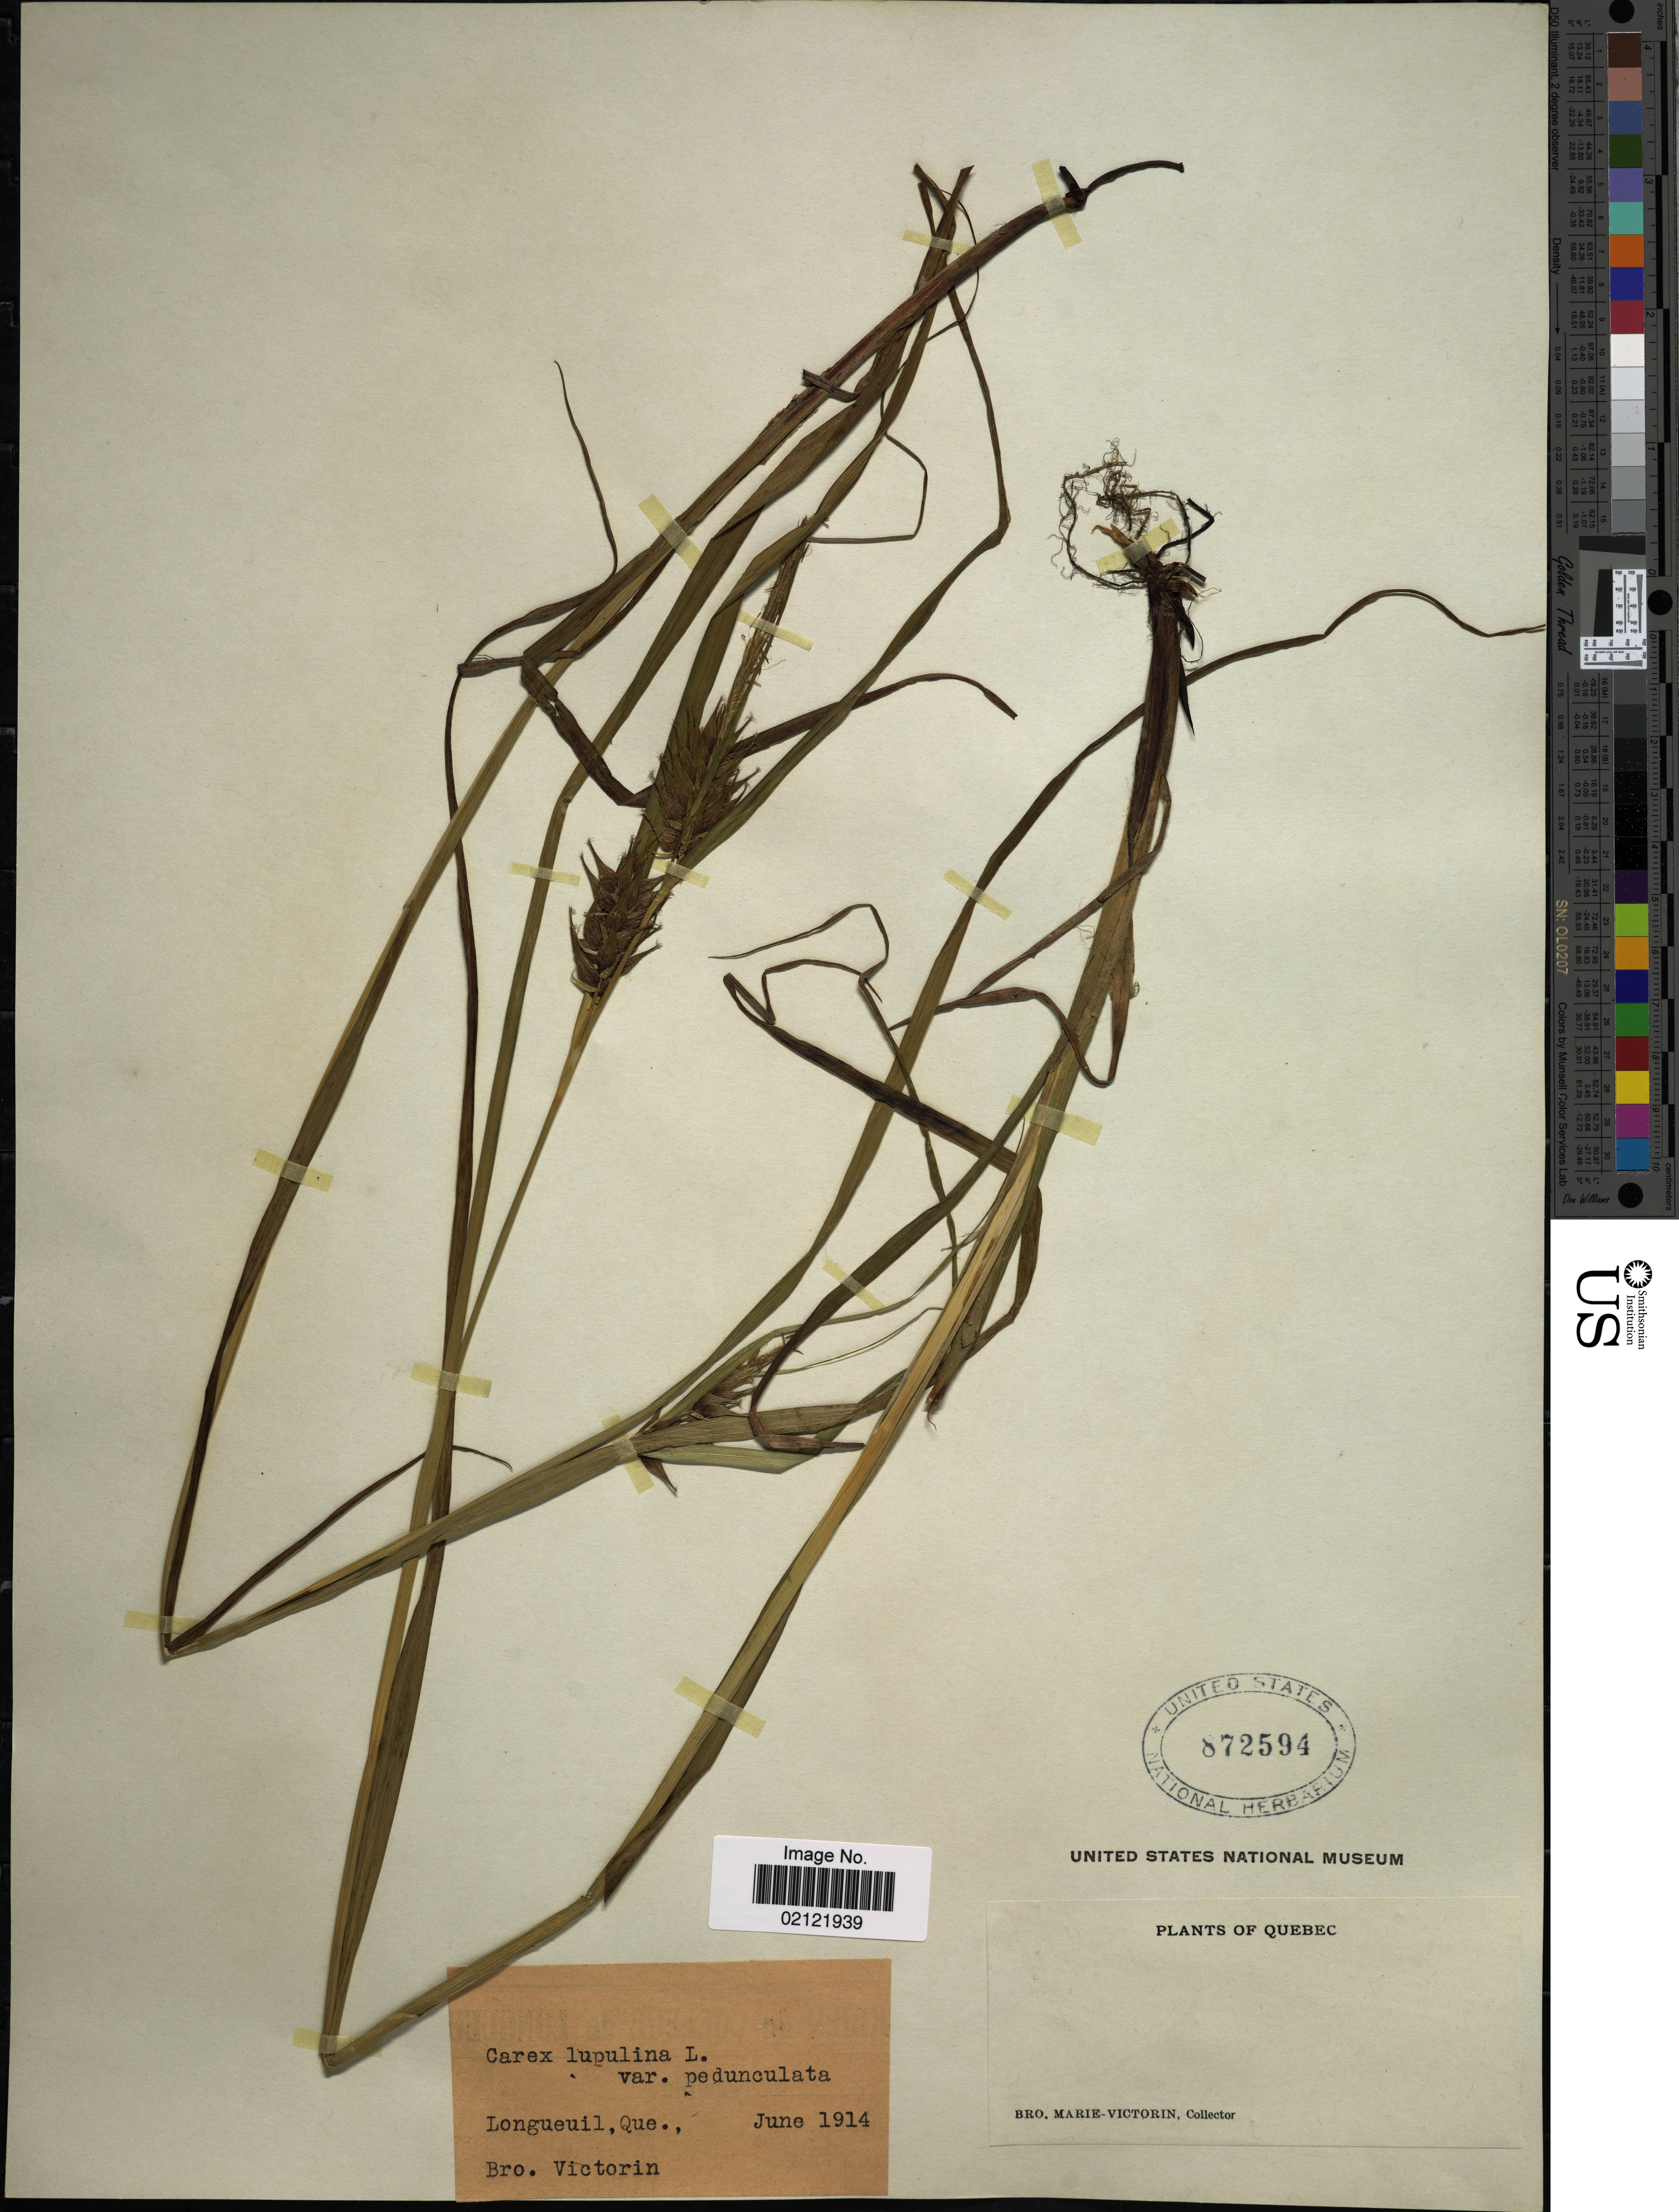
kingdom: Plantae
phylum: Tracheophyta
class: Liliopsida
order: Poales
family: Cyperaceae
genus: Carex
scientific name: Carex lupulina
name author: Muhl. ex Willd.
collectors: B. Victorin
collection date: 1914-06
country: Canada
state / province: Quebec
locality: Longueuil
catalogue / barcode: US 872594